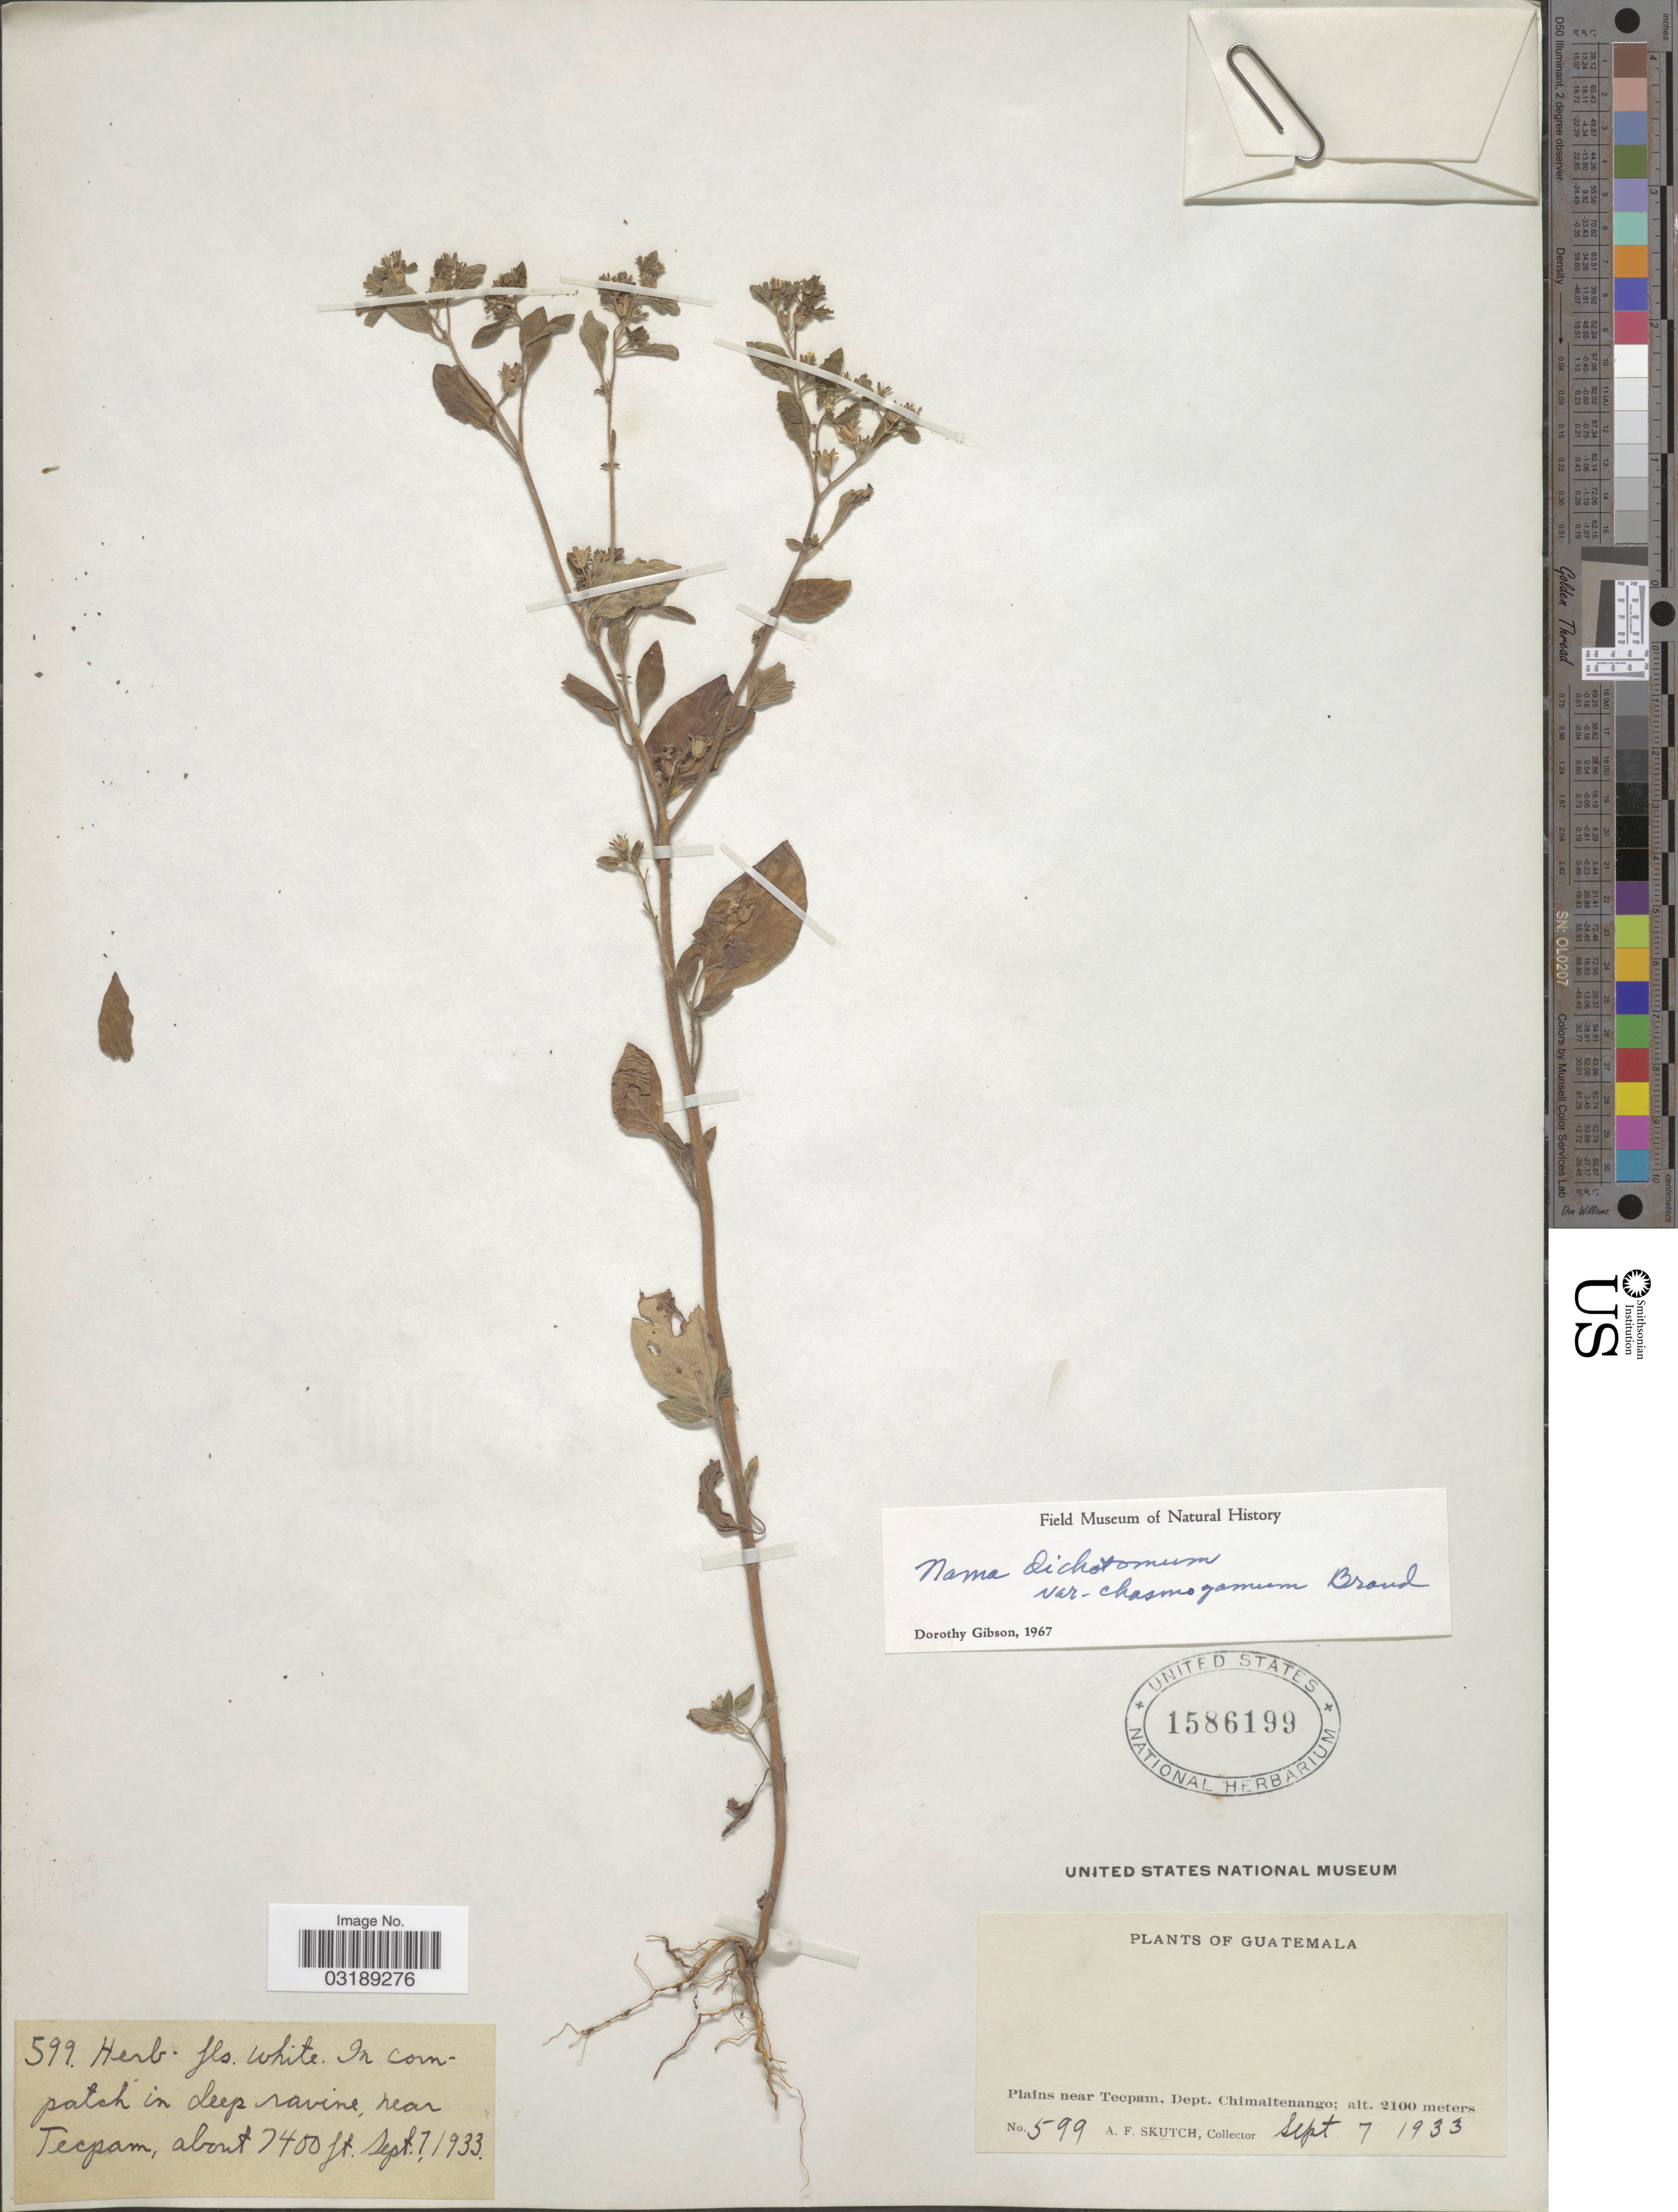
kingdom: Plantae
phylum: Tracheophyta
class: Magnoliopsida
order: Boraginales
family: Namaceae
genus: Nama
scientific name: Nama dichotoma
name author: (Ruiz & Pav.) Choisy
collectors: A. F. Skutch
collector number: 599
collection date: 1933-09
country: Guatemala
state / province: Chimaltenango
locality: In cornpatch in deep ravine, near Tecpam. Plains near Tecpam, Dept. Chimaltenango.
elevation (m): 2100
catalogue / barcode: US 1586199